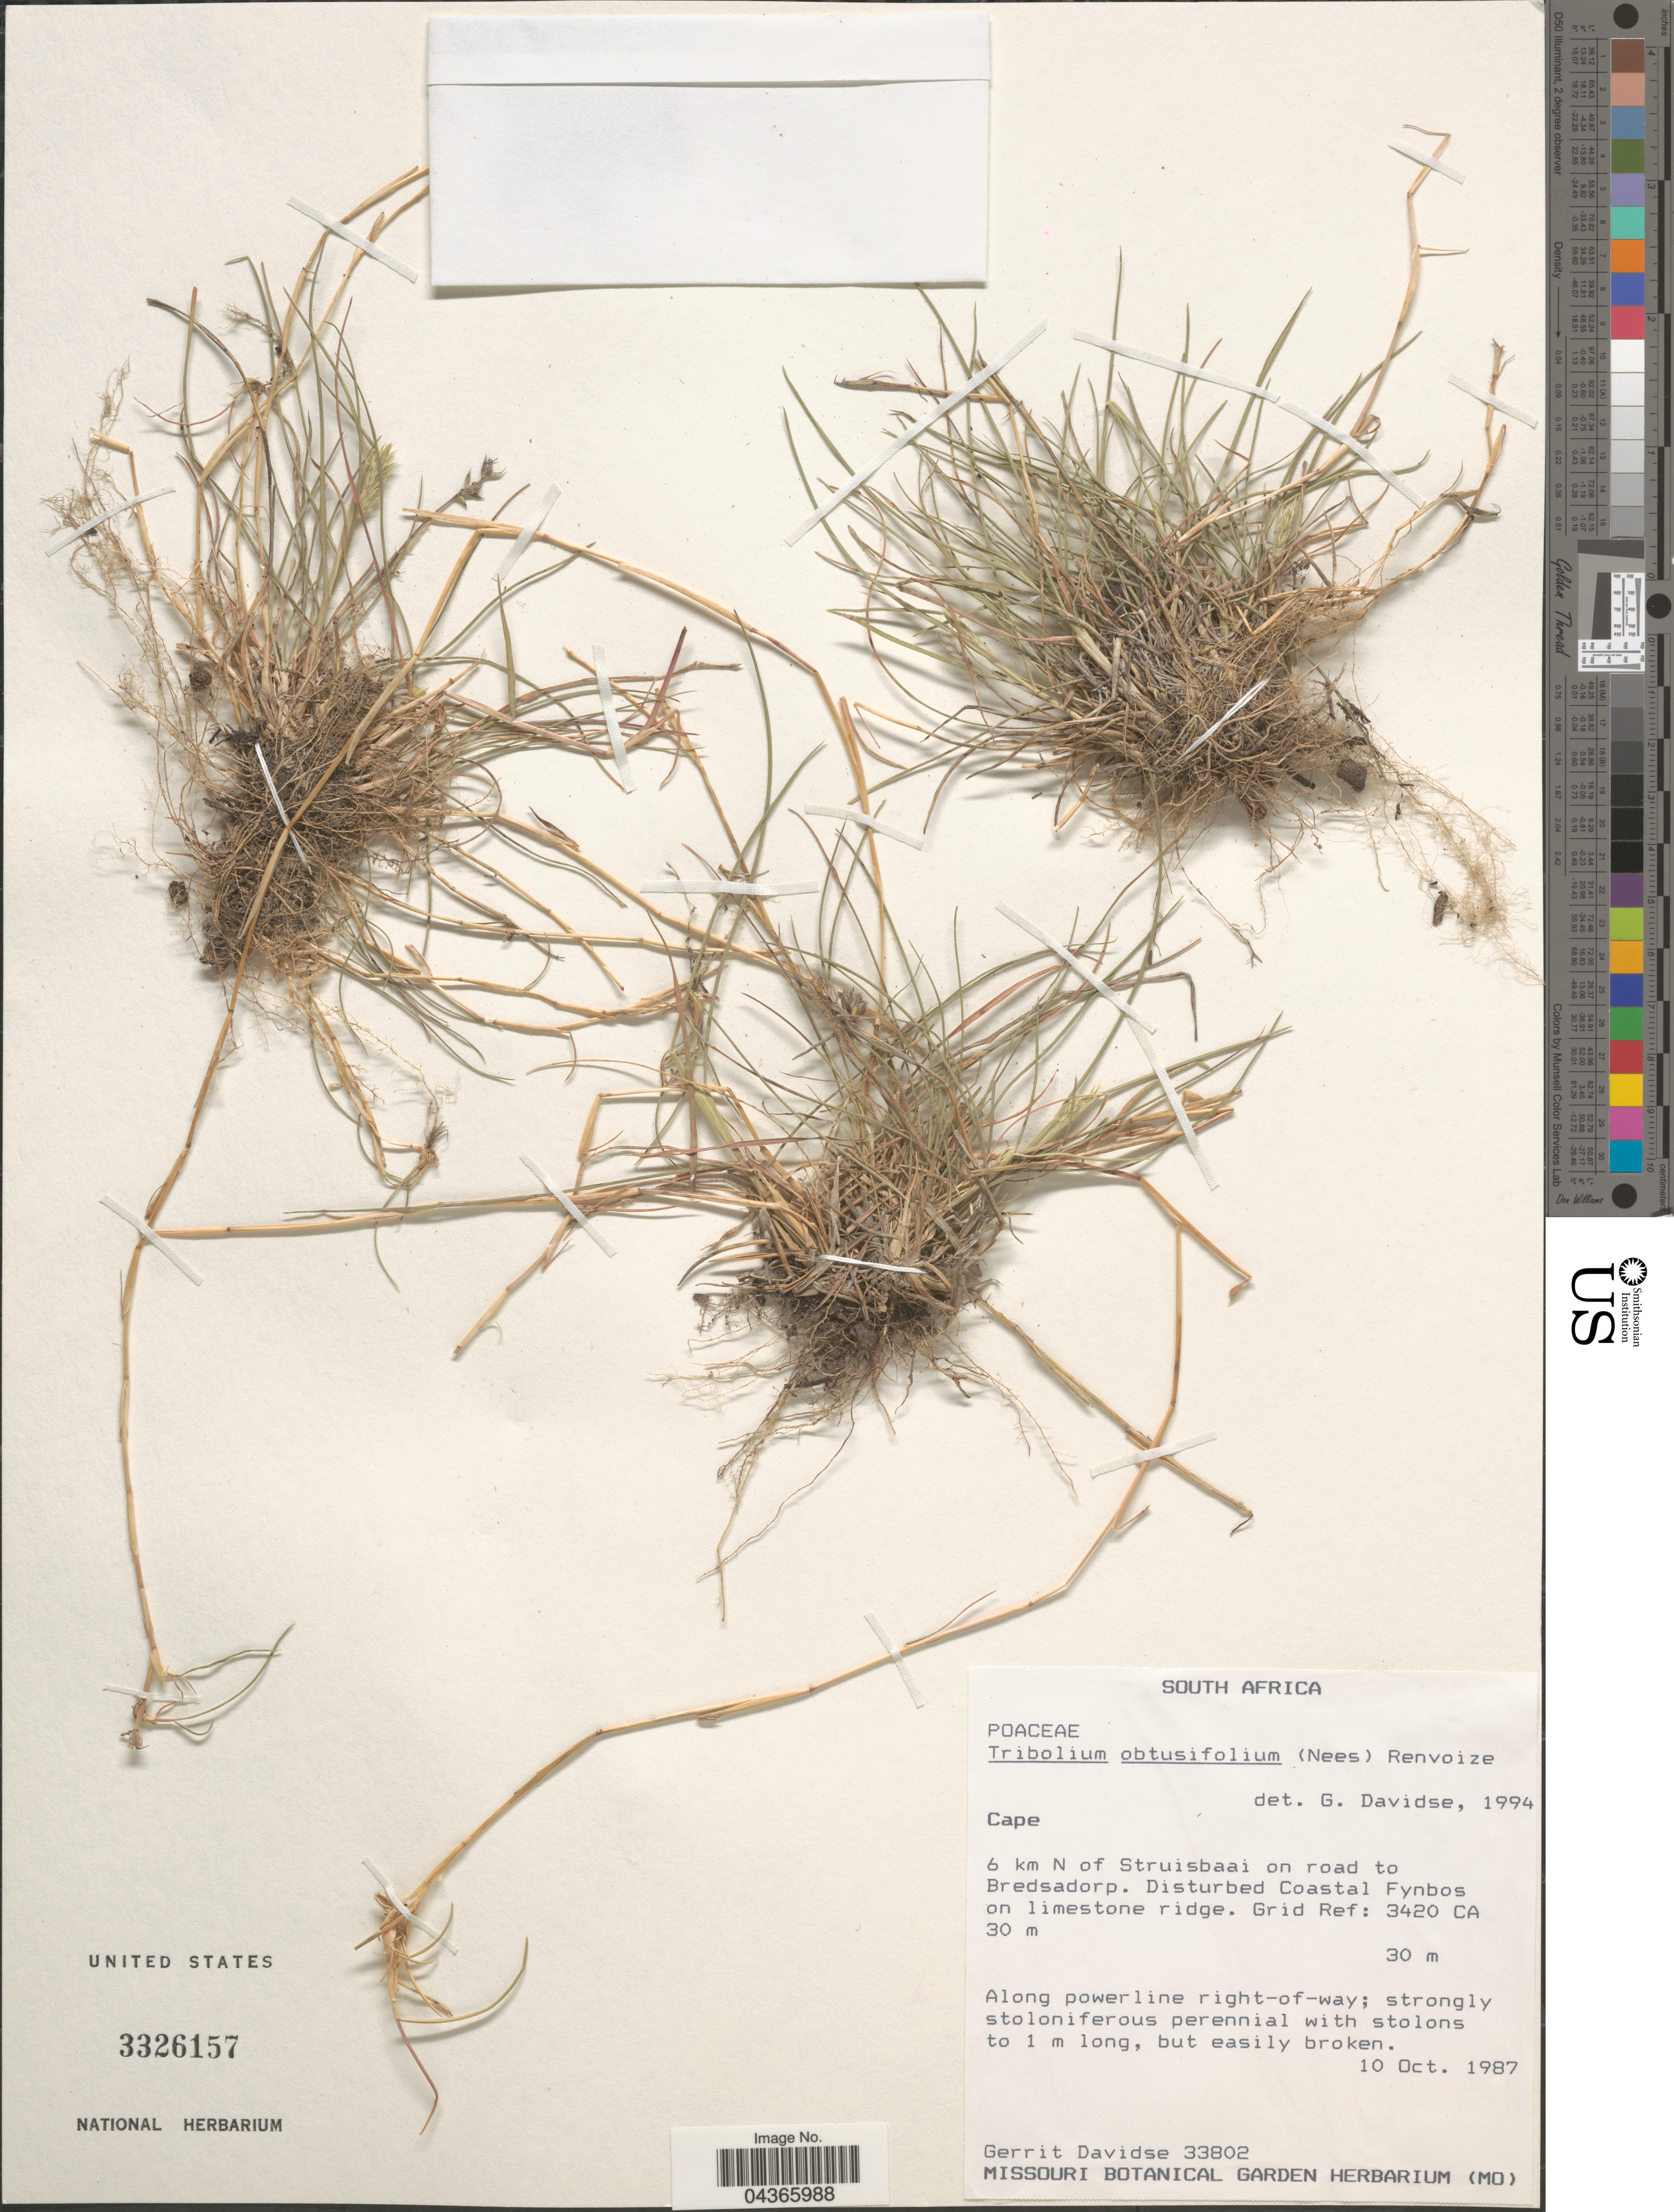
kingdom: Plantae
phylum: Tracheophyta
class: Liliopsida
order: Poales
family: Poaceae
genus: Tribolium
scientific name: Tribolium obtusifolium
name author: (Nees) Renvoize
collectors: G. Davidse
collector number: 33802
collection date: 1987-10-10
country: South Africa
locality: Cape. 6 km N of Struisbaai on road to Bredsadorp. Disturbed Coastal Fynbos on limestone ridge. Grid Ref: 3420 CA.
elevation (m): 30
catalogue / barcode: US 3326157